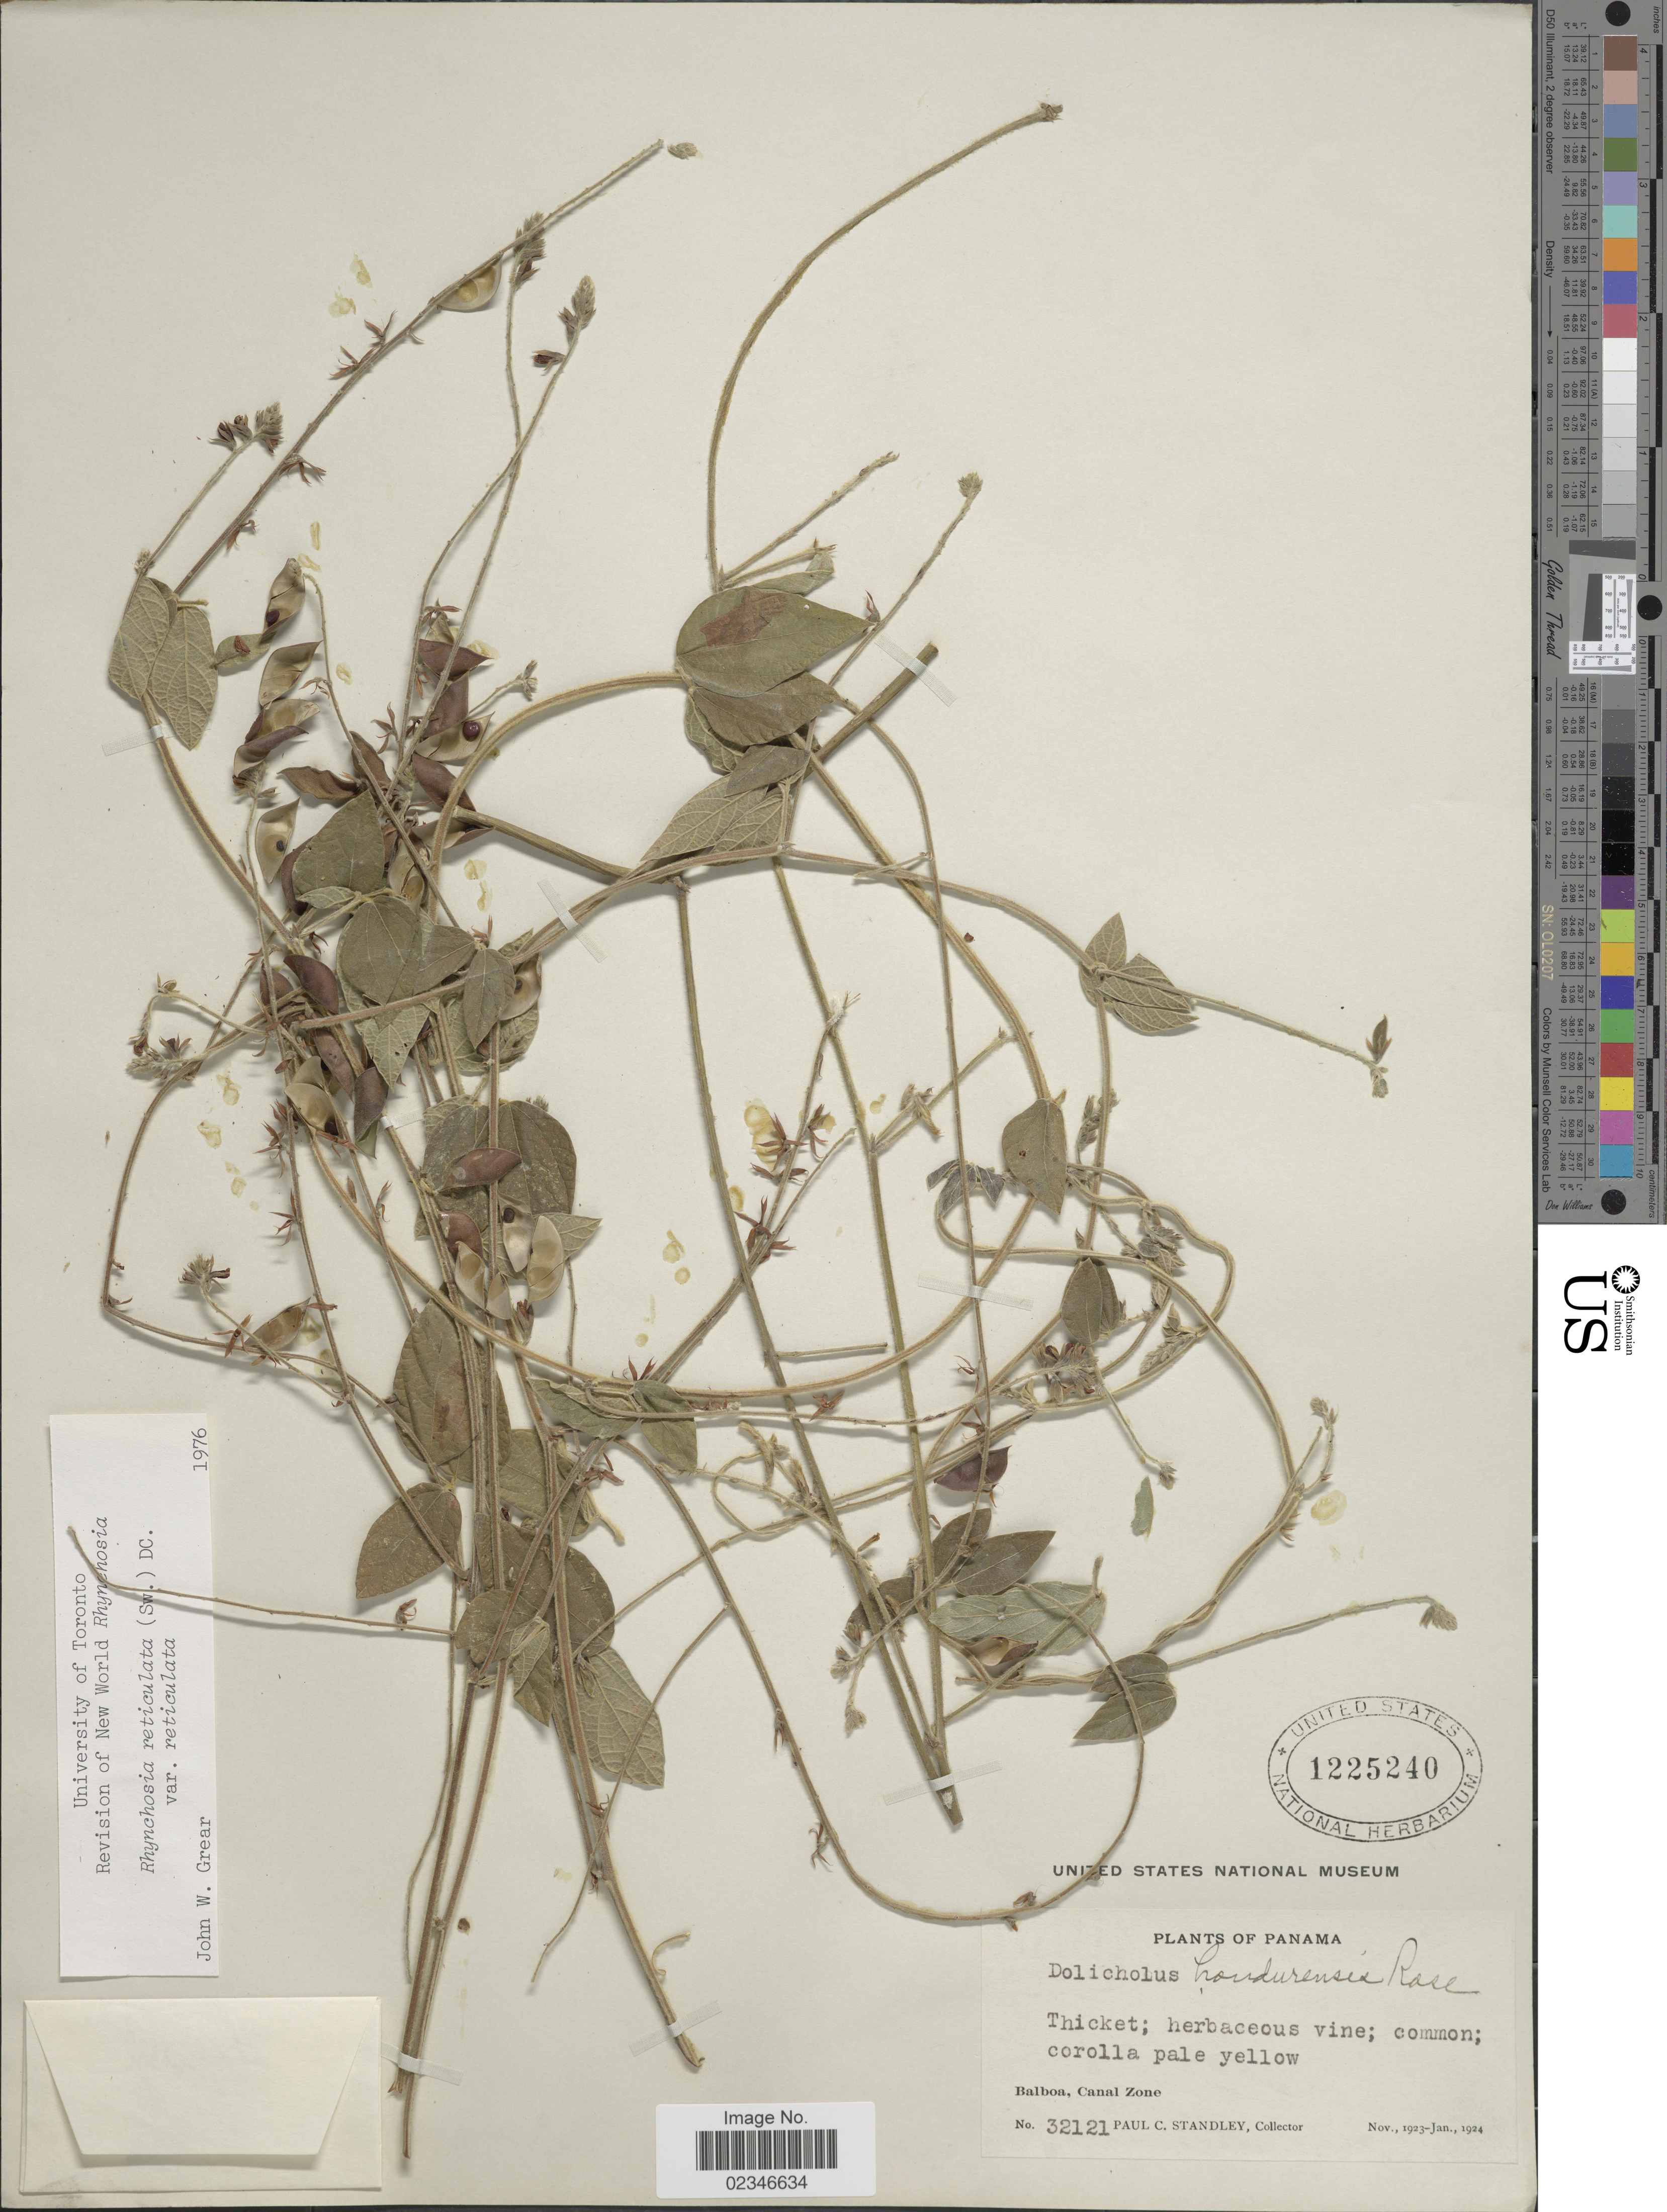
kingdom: Plantae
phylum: Tracheophyta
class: Magnoliopsida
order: Fabales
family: Fabaceae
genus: Rhynchosia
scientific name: Rhynchosia reticulata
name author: (Sw.) DC.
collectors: P. C. Standley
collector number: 32121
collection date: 1923-11/1924-01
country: Panama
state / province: Colón / Panamá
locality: Balboa, Canal Zone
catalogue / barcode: US 1225240